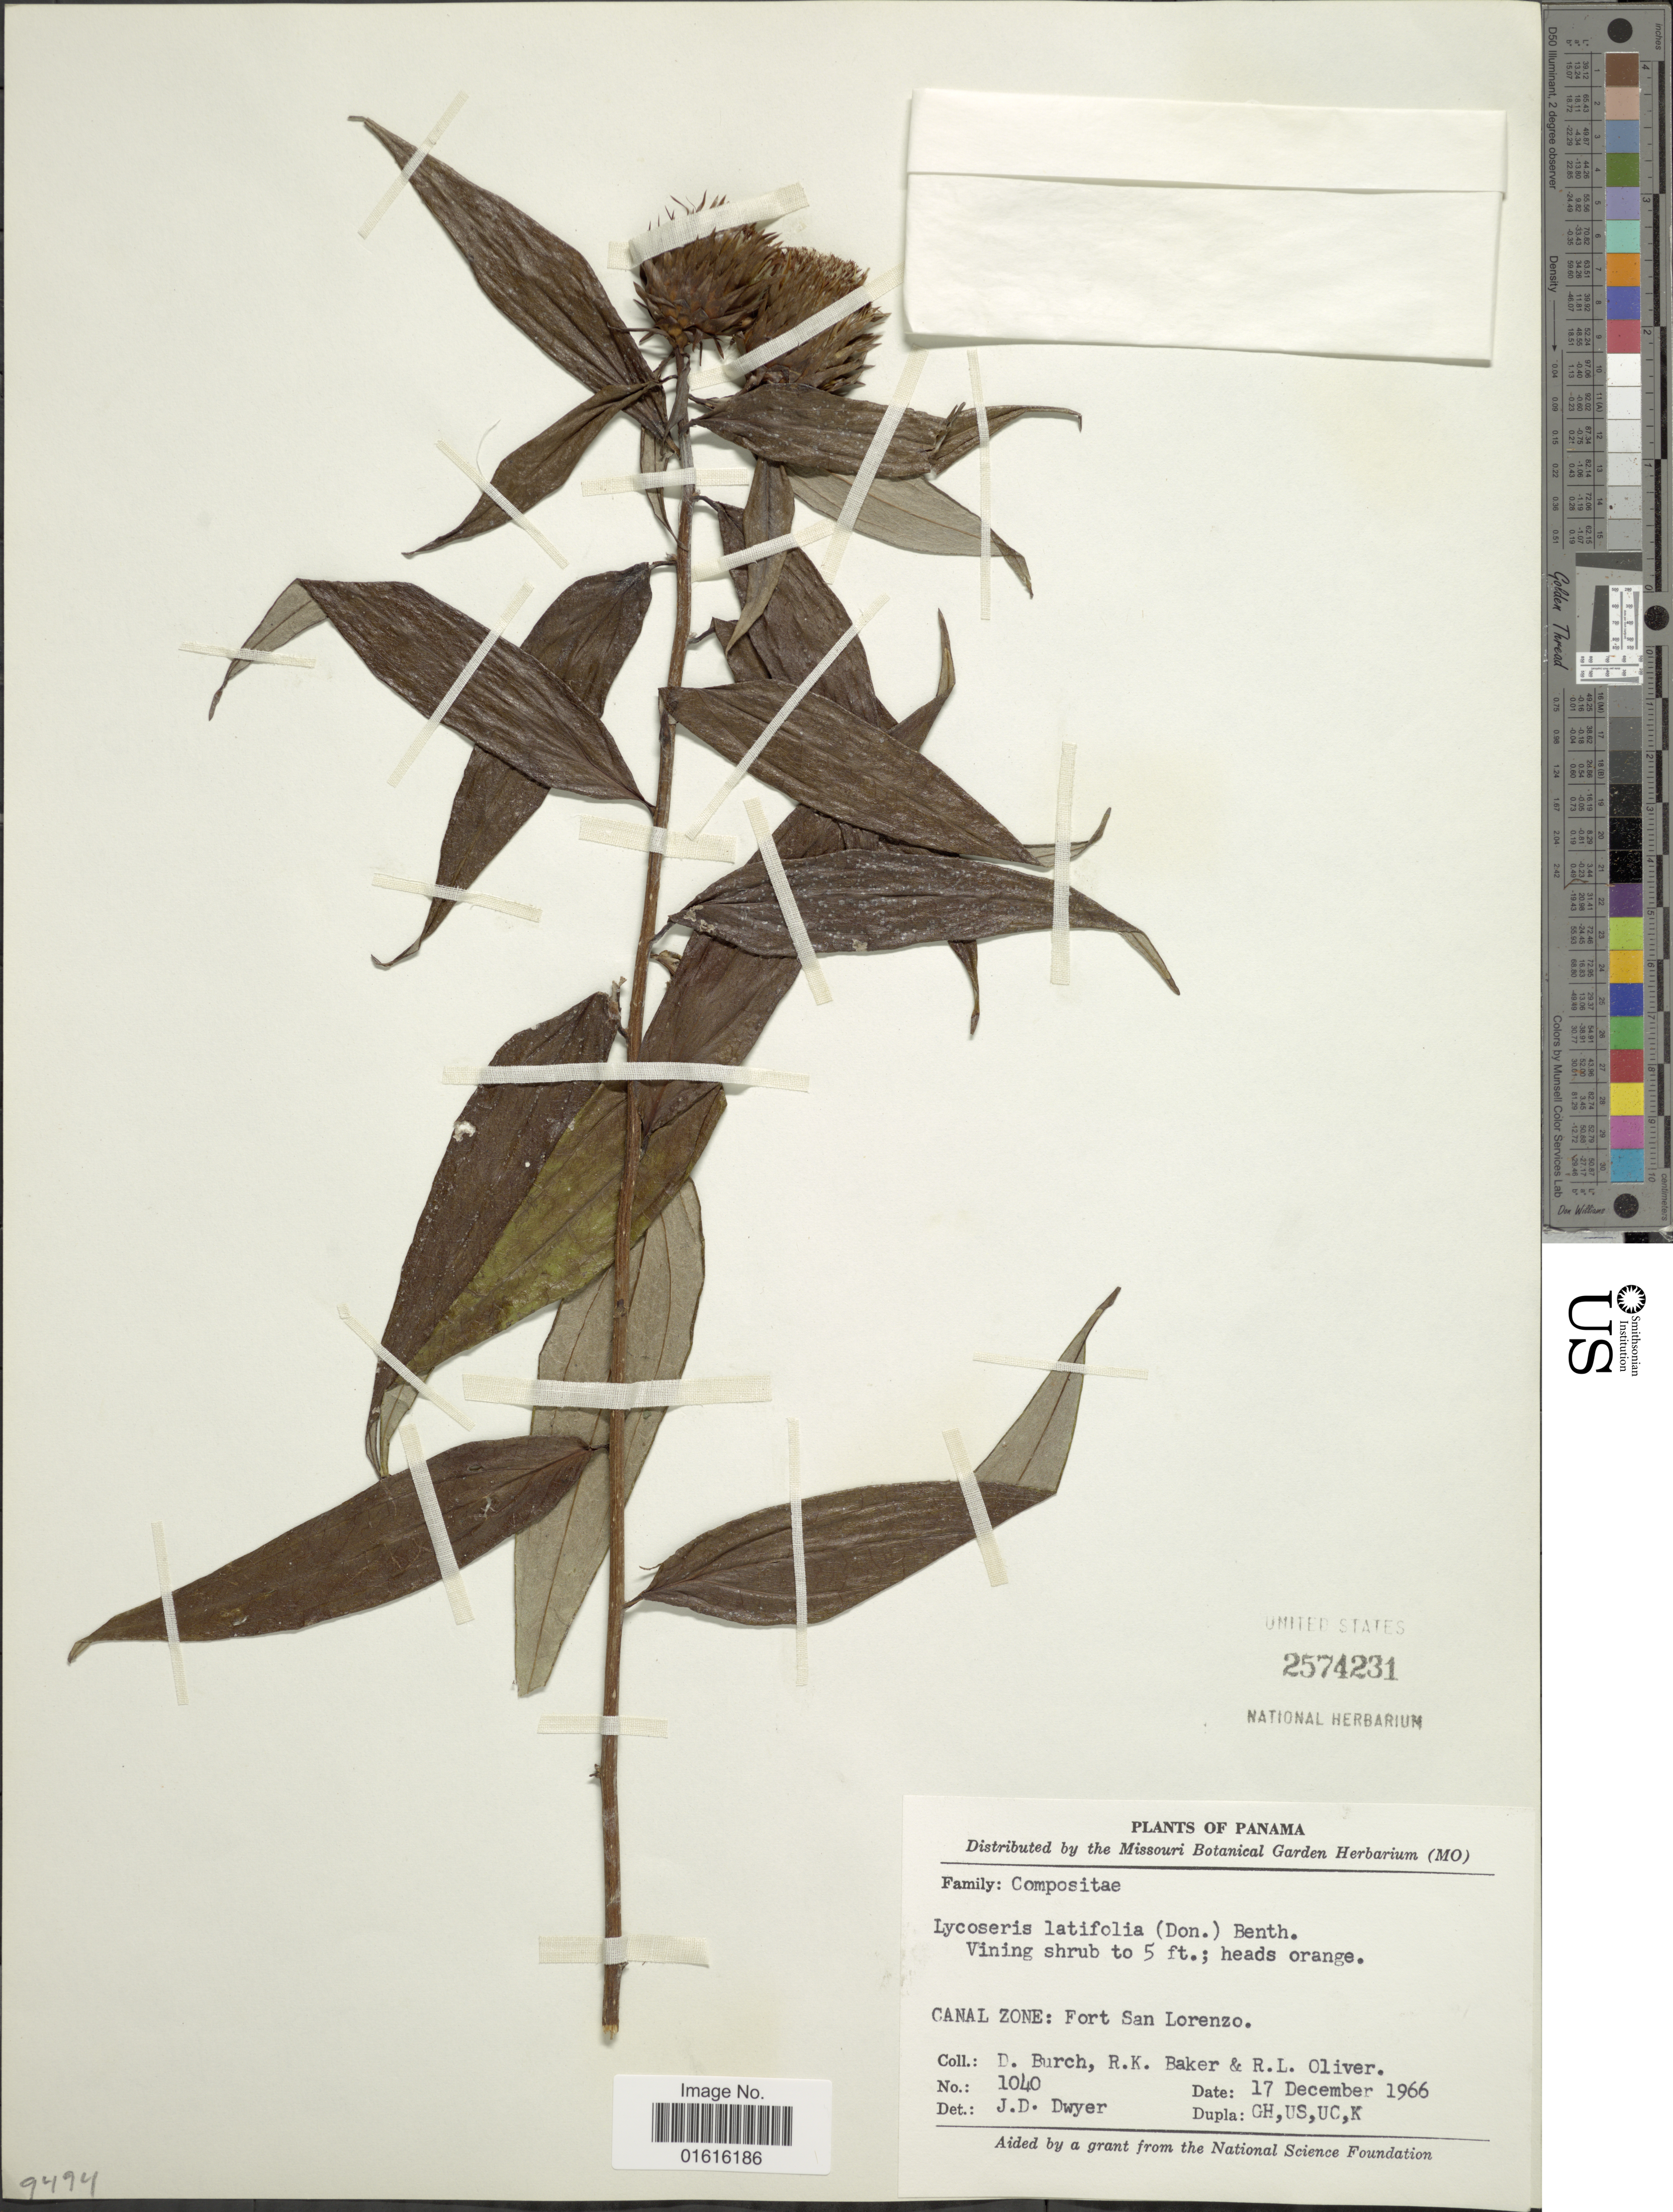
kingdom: Plantae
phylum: Tracheophyta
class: Magnoliopsida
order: Asterales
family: Asteraceae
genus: Lycoseris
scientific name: Lycoseris latifolia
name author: (D. Don) Benth.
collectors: D. Burch, R. K. Baker & R. Oliver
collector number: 1040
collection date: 1966-12-17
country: Panama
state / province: Colón / Panamá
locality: Canal Zone: Fort San Lorenzo.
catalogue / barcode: US 2574231